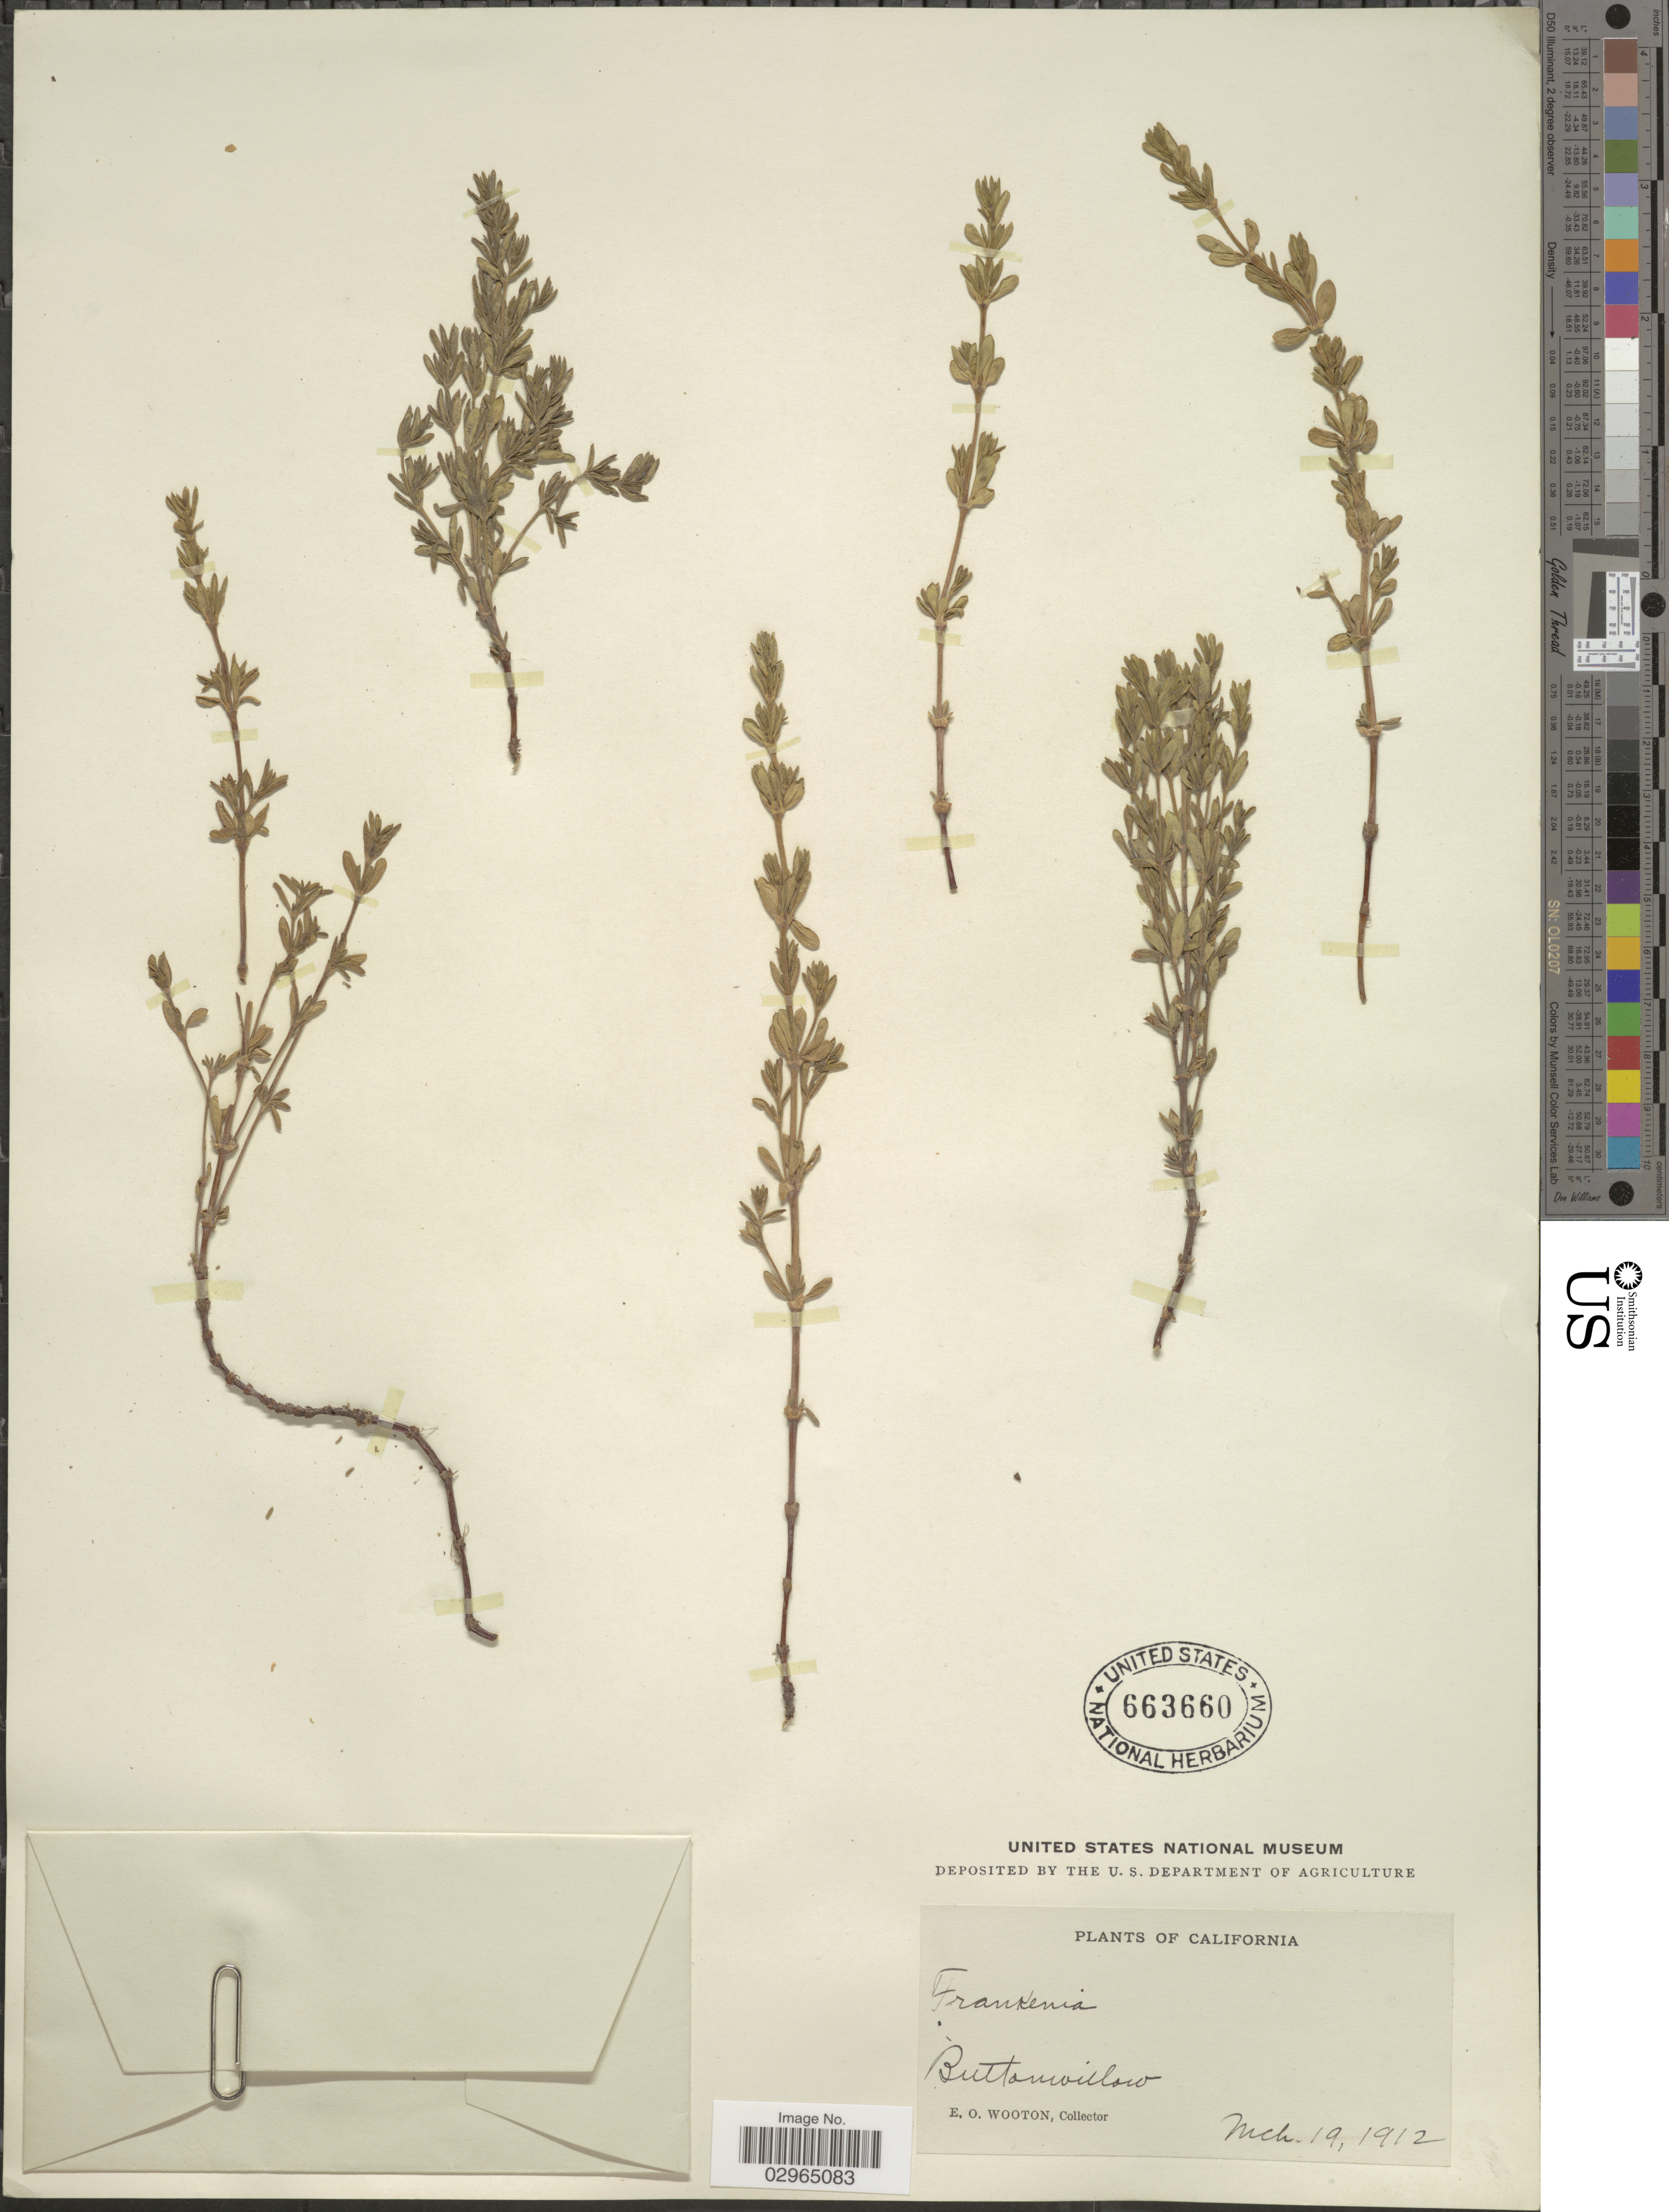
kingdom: Plantae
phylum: Tracheophyta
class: Magnoliopsida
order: Caryophyllales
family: Frankeniaceae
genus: Frankenia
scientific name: Frankenia salina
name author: (Molina) I.M. Johnst.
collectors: E. O. Wooton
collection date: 1912-03-19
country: United States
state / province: California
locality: Buttonwillow.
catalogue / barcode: US 663660